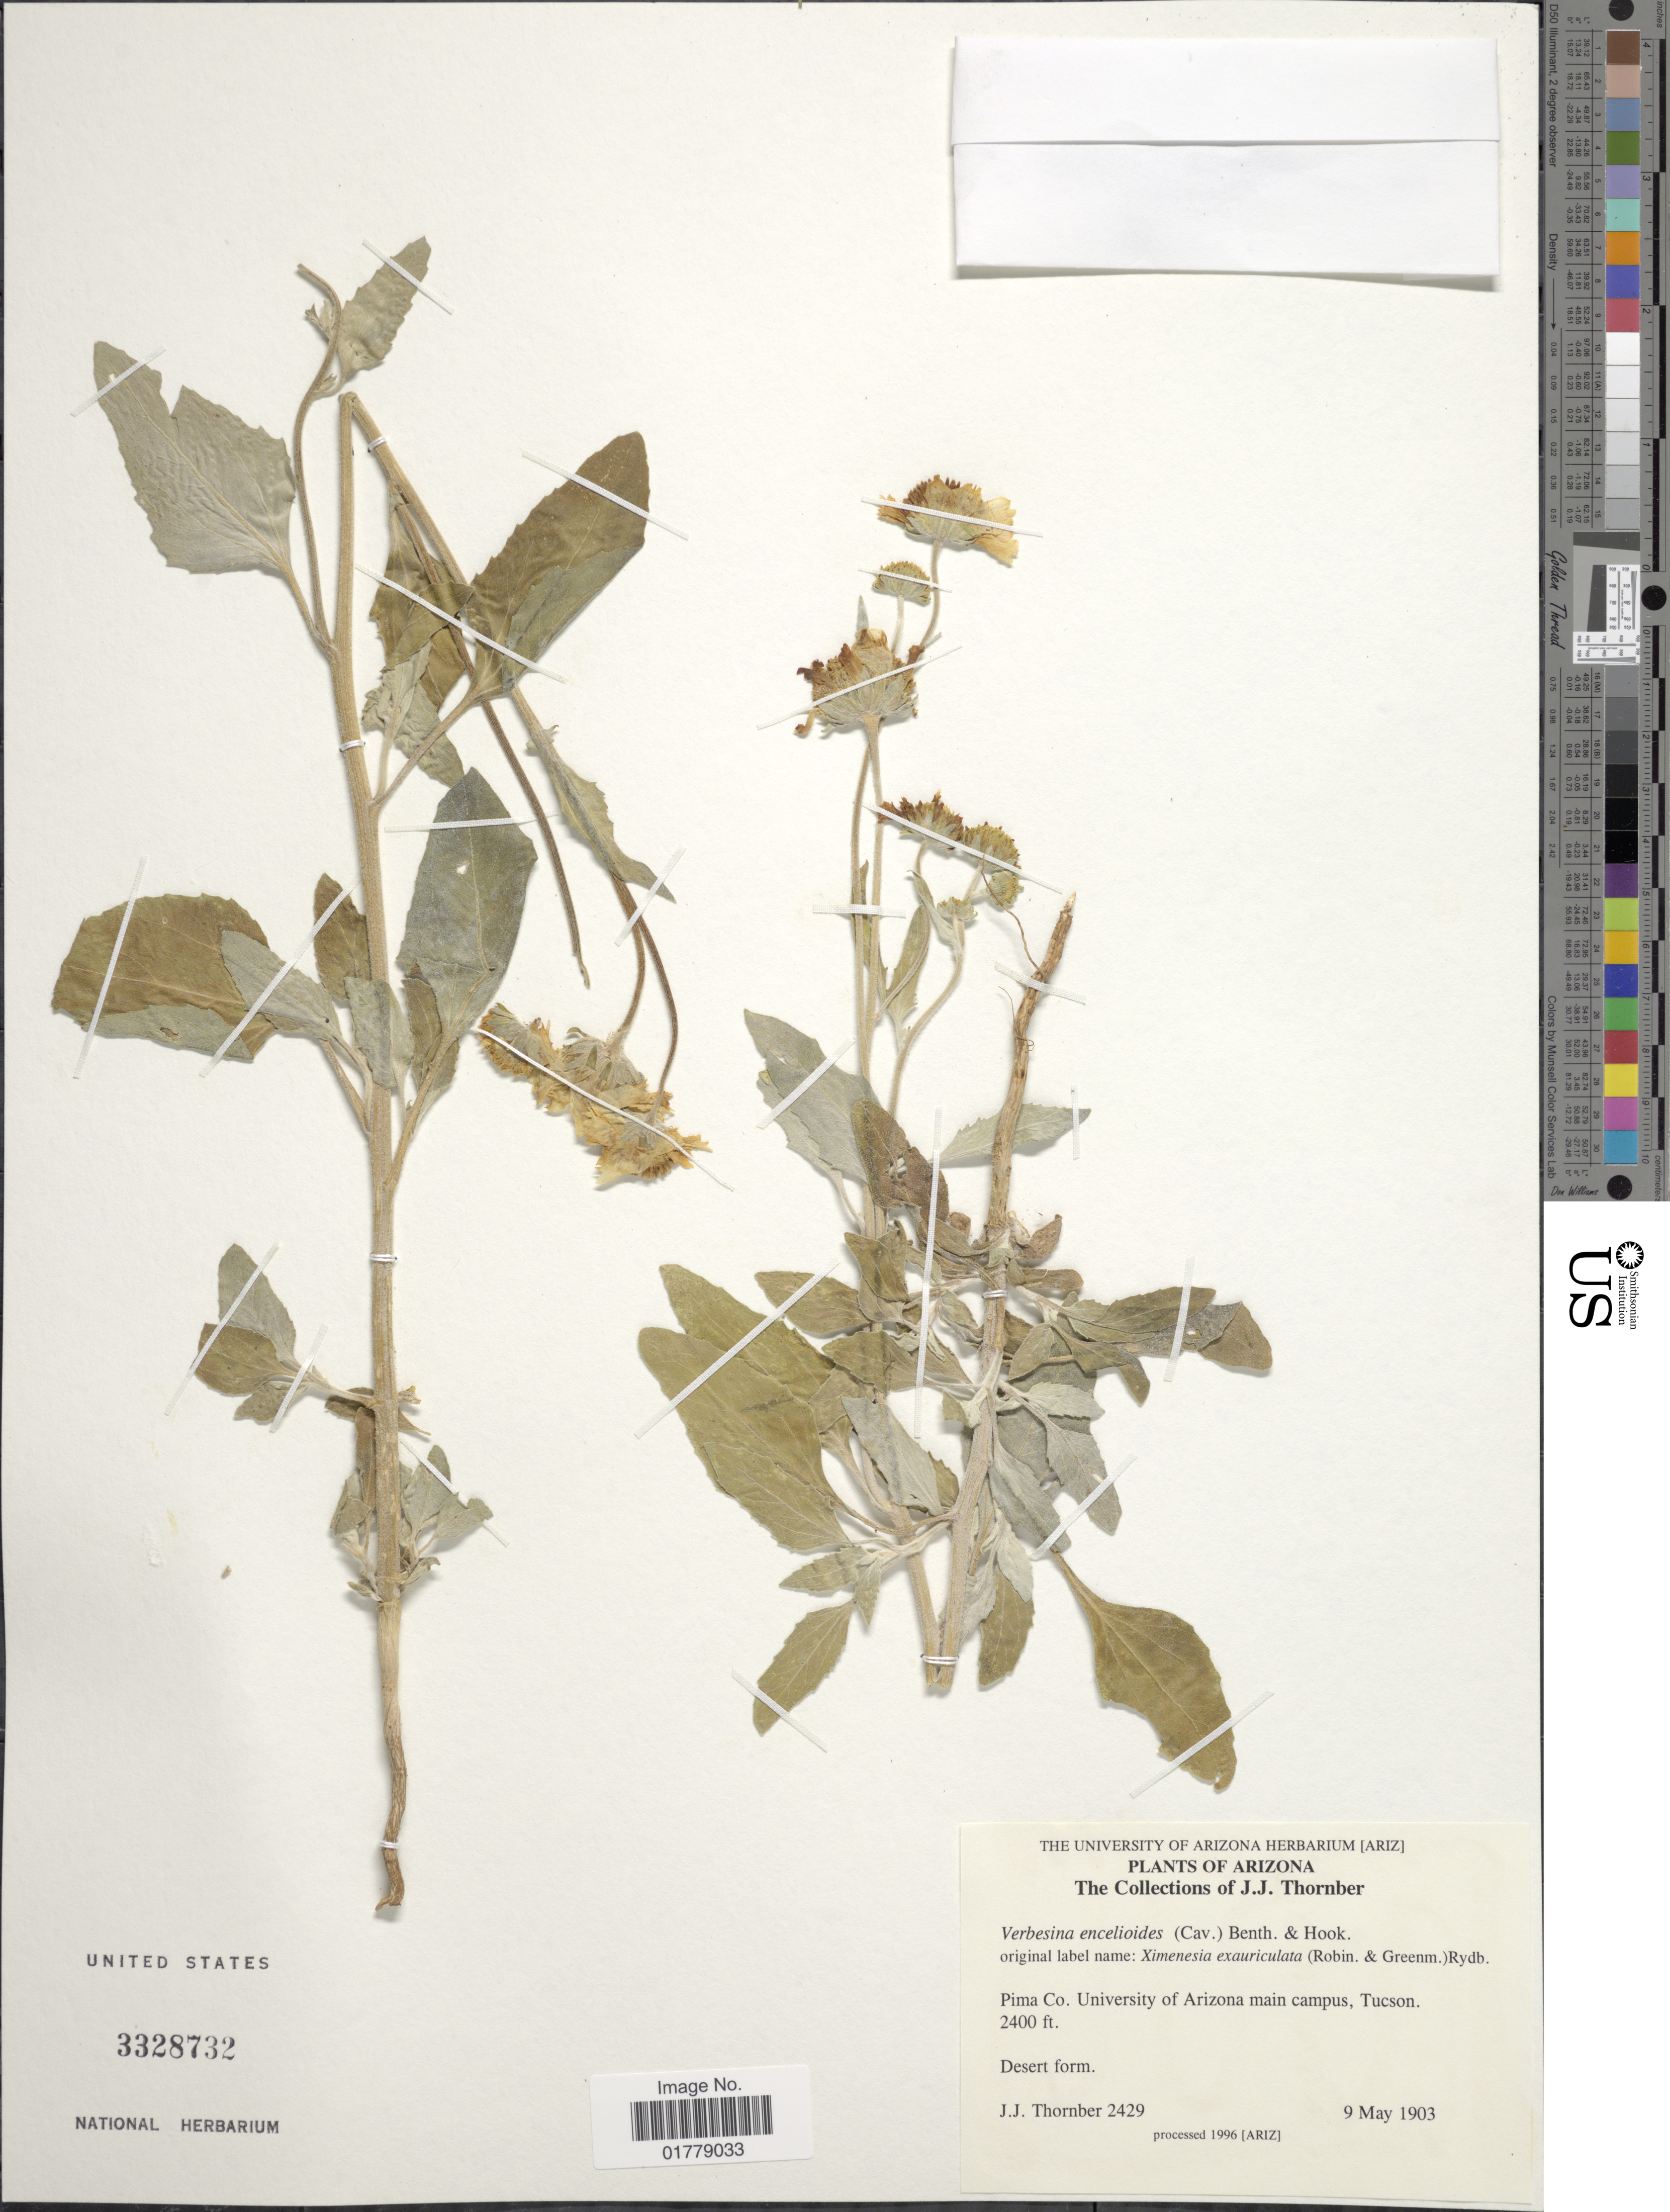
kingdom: Plantae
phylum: Tracheophyta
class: Magnoliopsida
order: Asterales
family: Asteraceae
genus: Verbesina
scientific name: Verbesina encelioides var. cana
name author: (B.L. Rob.) Greenm.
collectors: J. Thornber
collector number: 2429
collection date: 1903-05-09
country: United States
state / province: Arizona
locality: Pima Co. University of Arizona main campus, Tucson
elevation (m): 732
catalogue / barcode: US 3328732